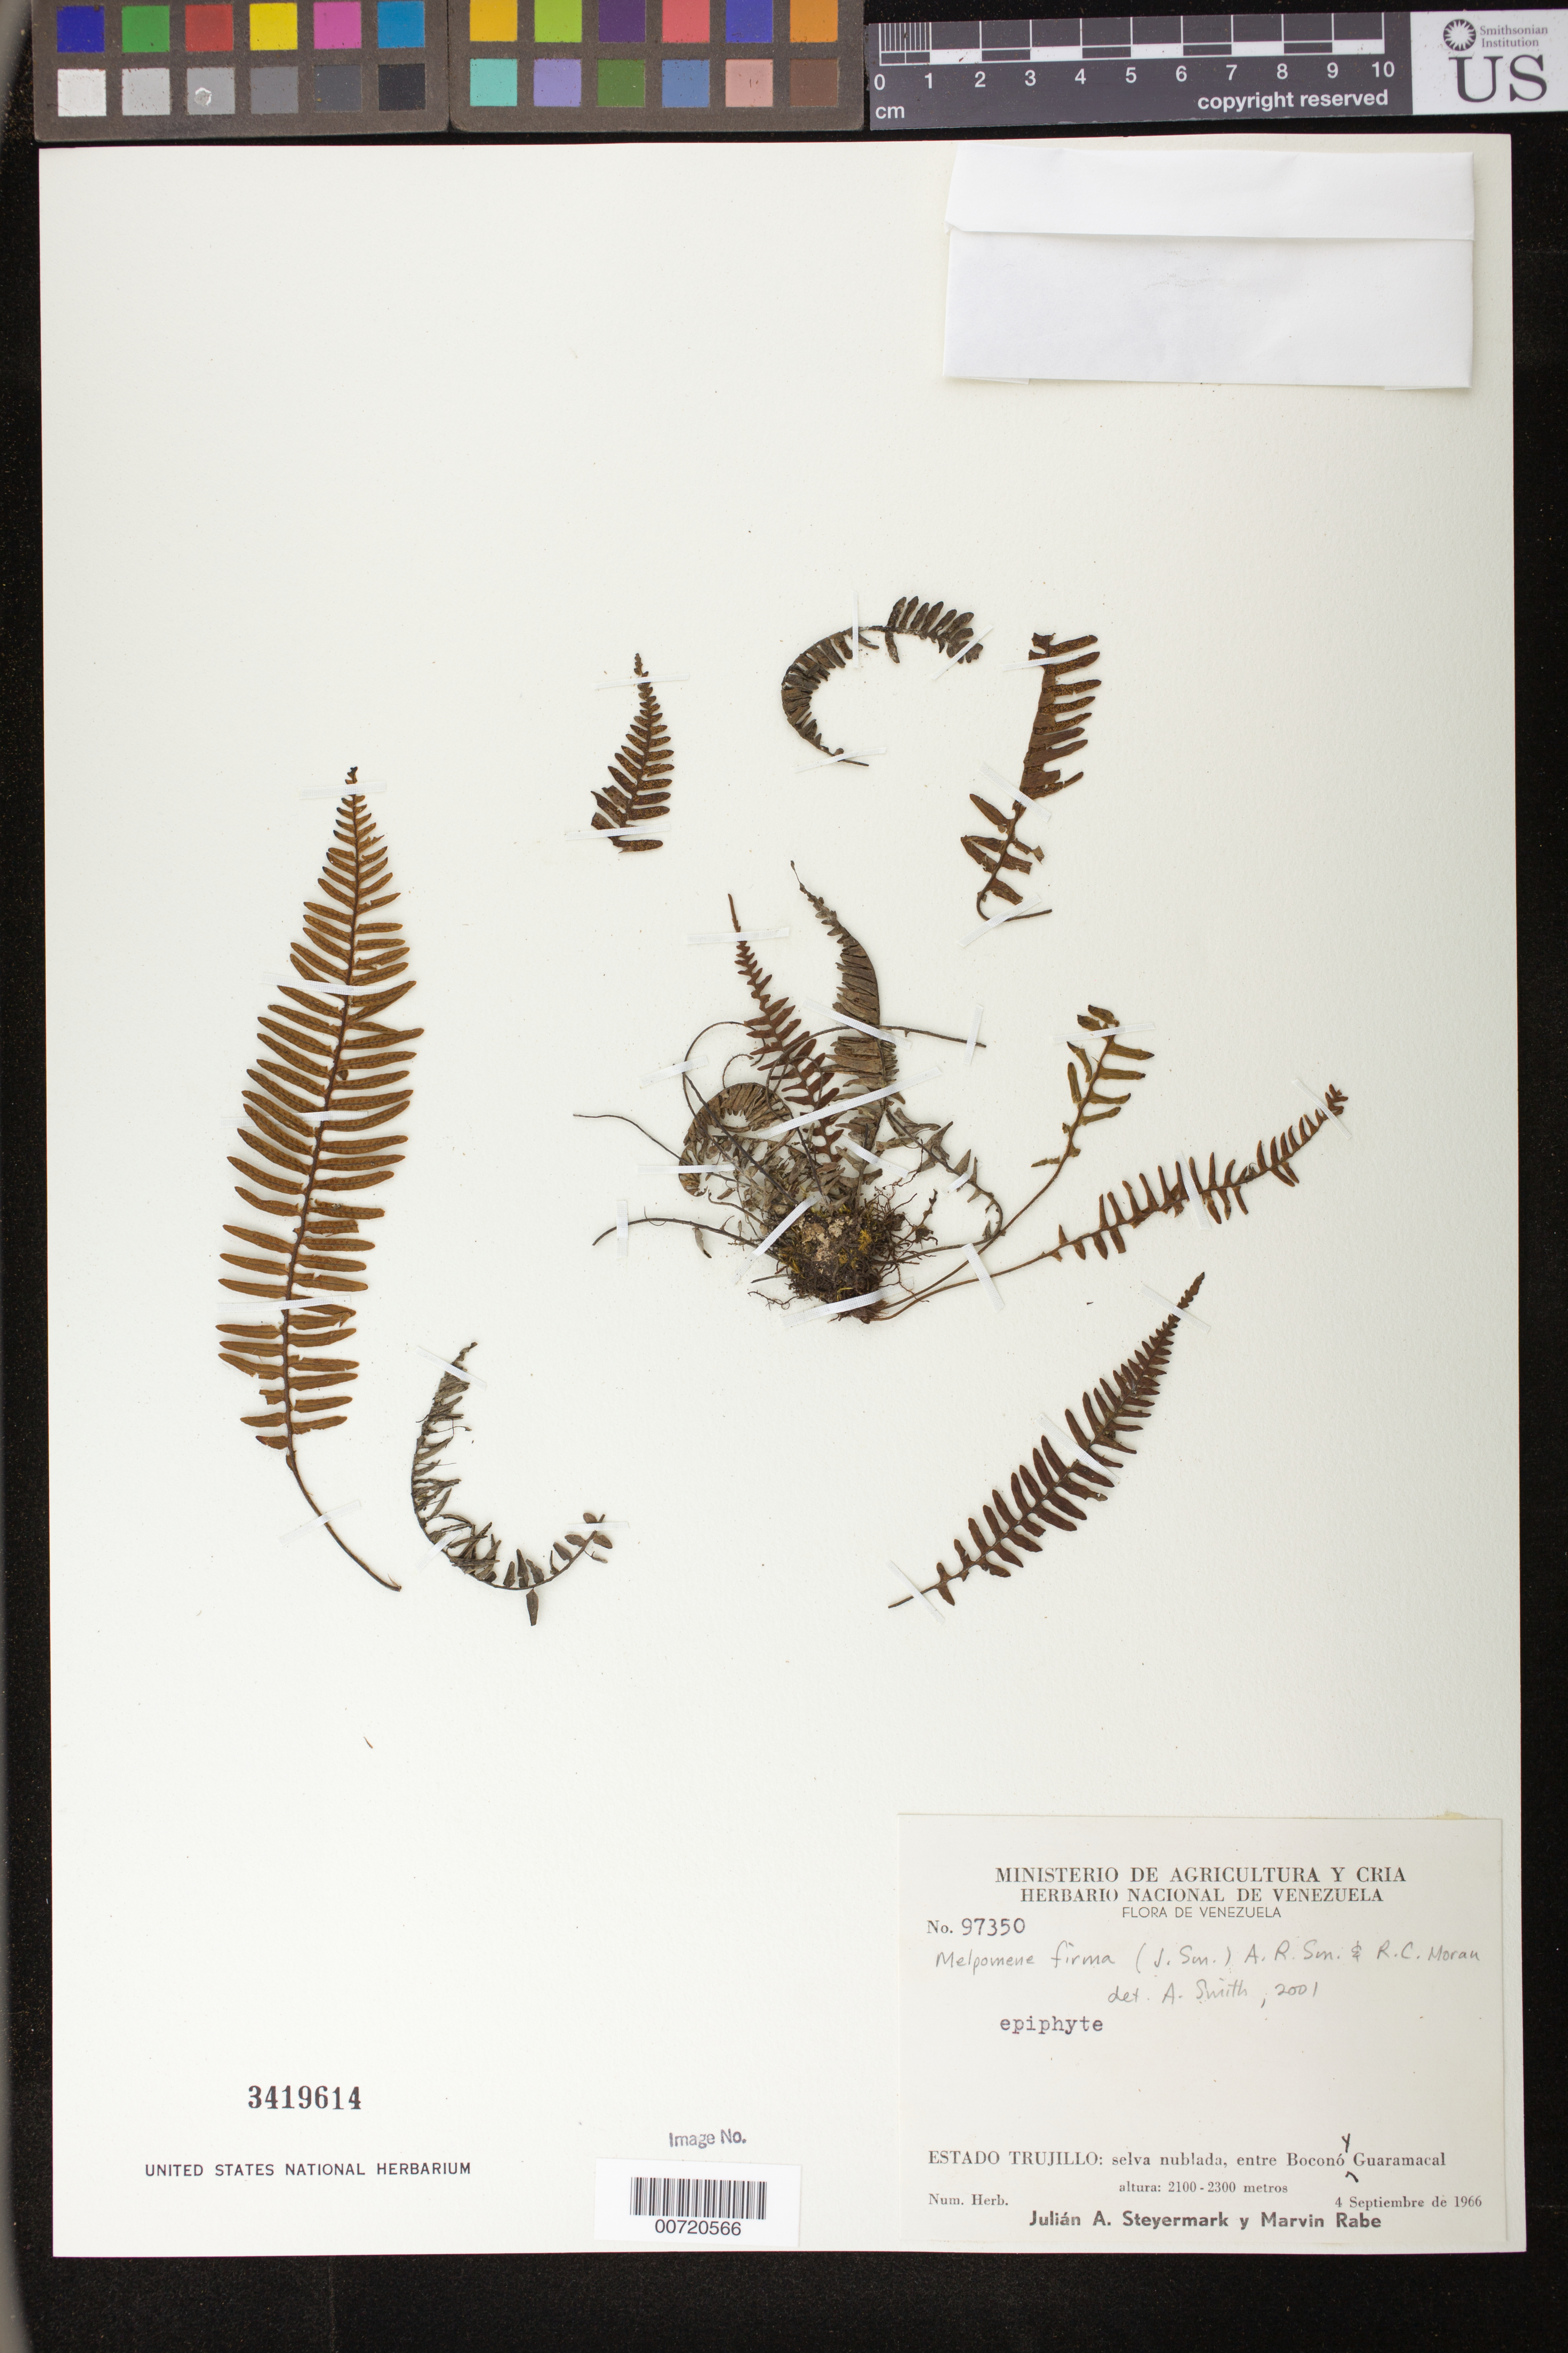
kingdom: Plantae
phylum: Tracheophyta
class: Polypodiopsida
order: Polypodiales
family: Polypodiaceae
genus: Melpomene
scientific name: Melpomene firma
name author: (J. Sm.) A.R. Sm. & R.C. Moran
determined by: Smith, Alan R., (UC)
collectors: J. Steyermark & M. Rabe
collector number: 97350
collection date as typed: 04 Sep 1966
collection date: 1966-09-04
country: Venezuela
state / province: Trujillo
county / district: Boconó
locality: Entre Boconó y Guaramacal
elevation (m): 2100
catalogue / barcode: US 3419614